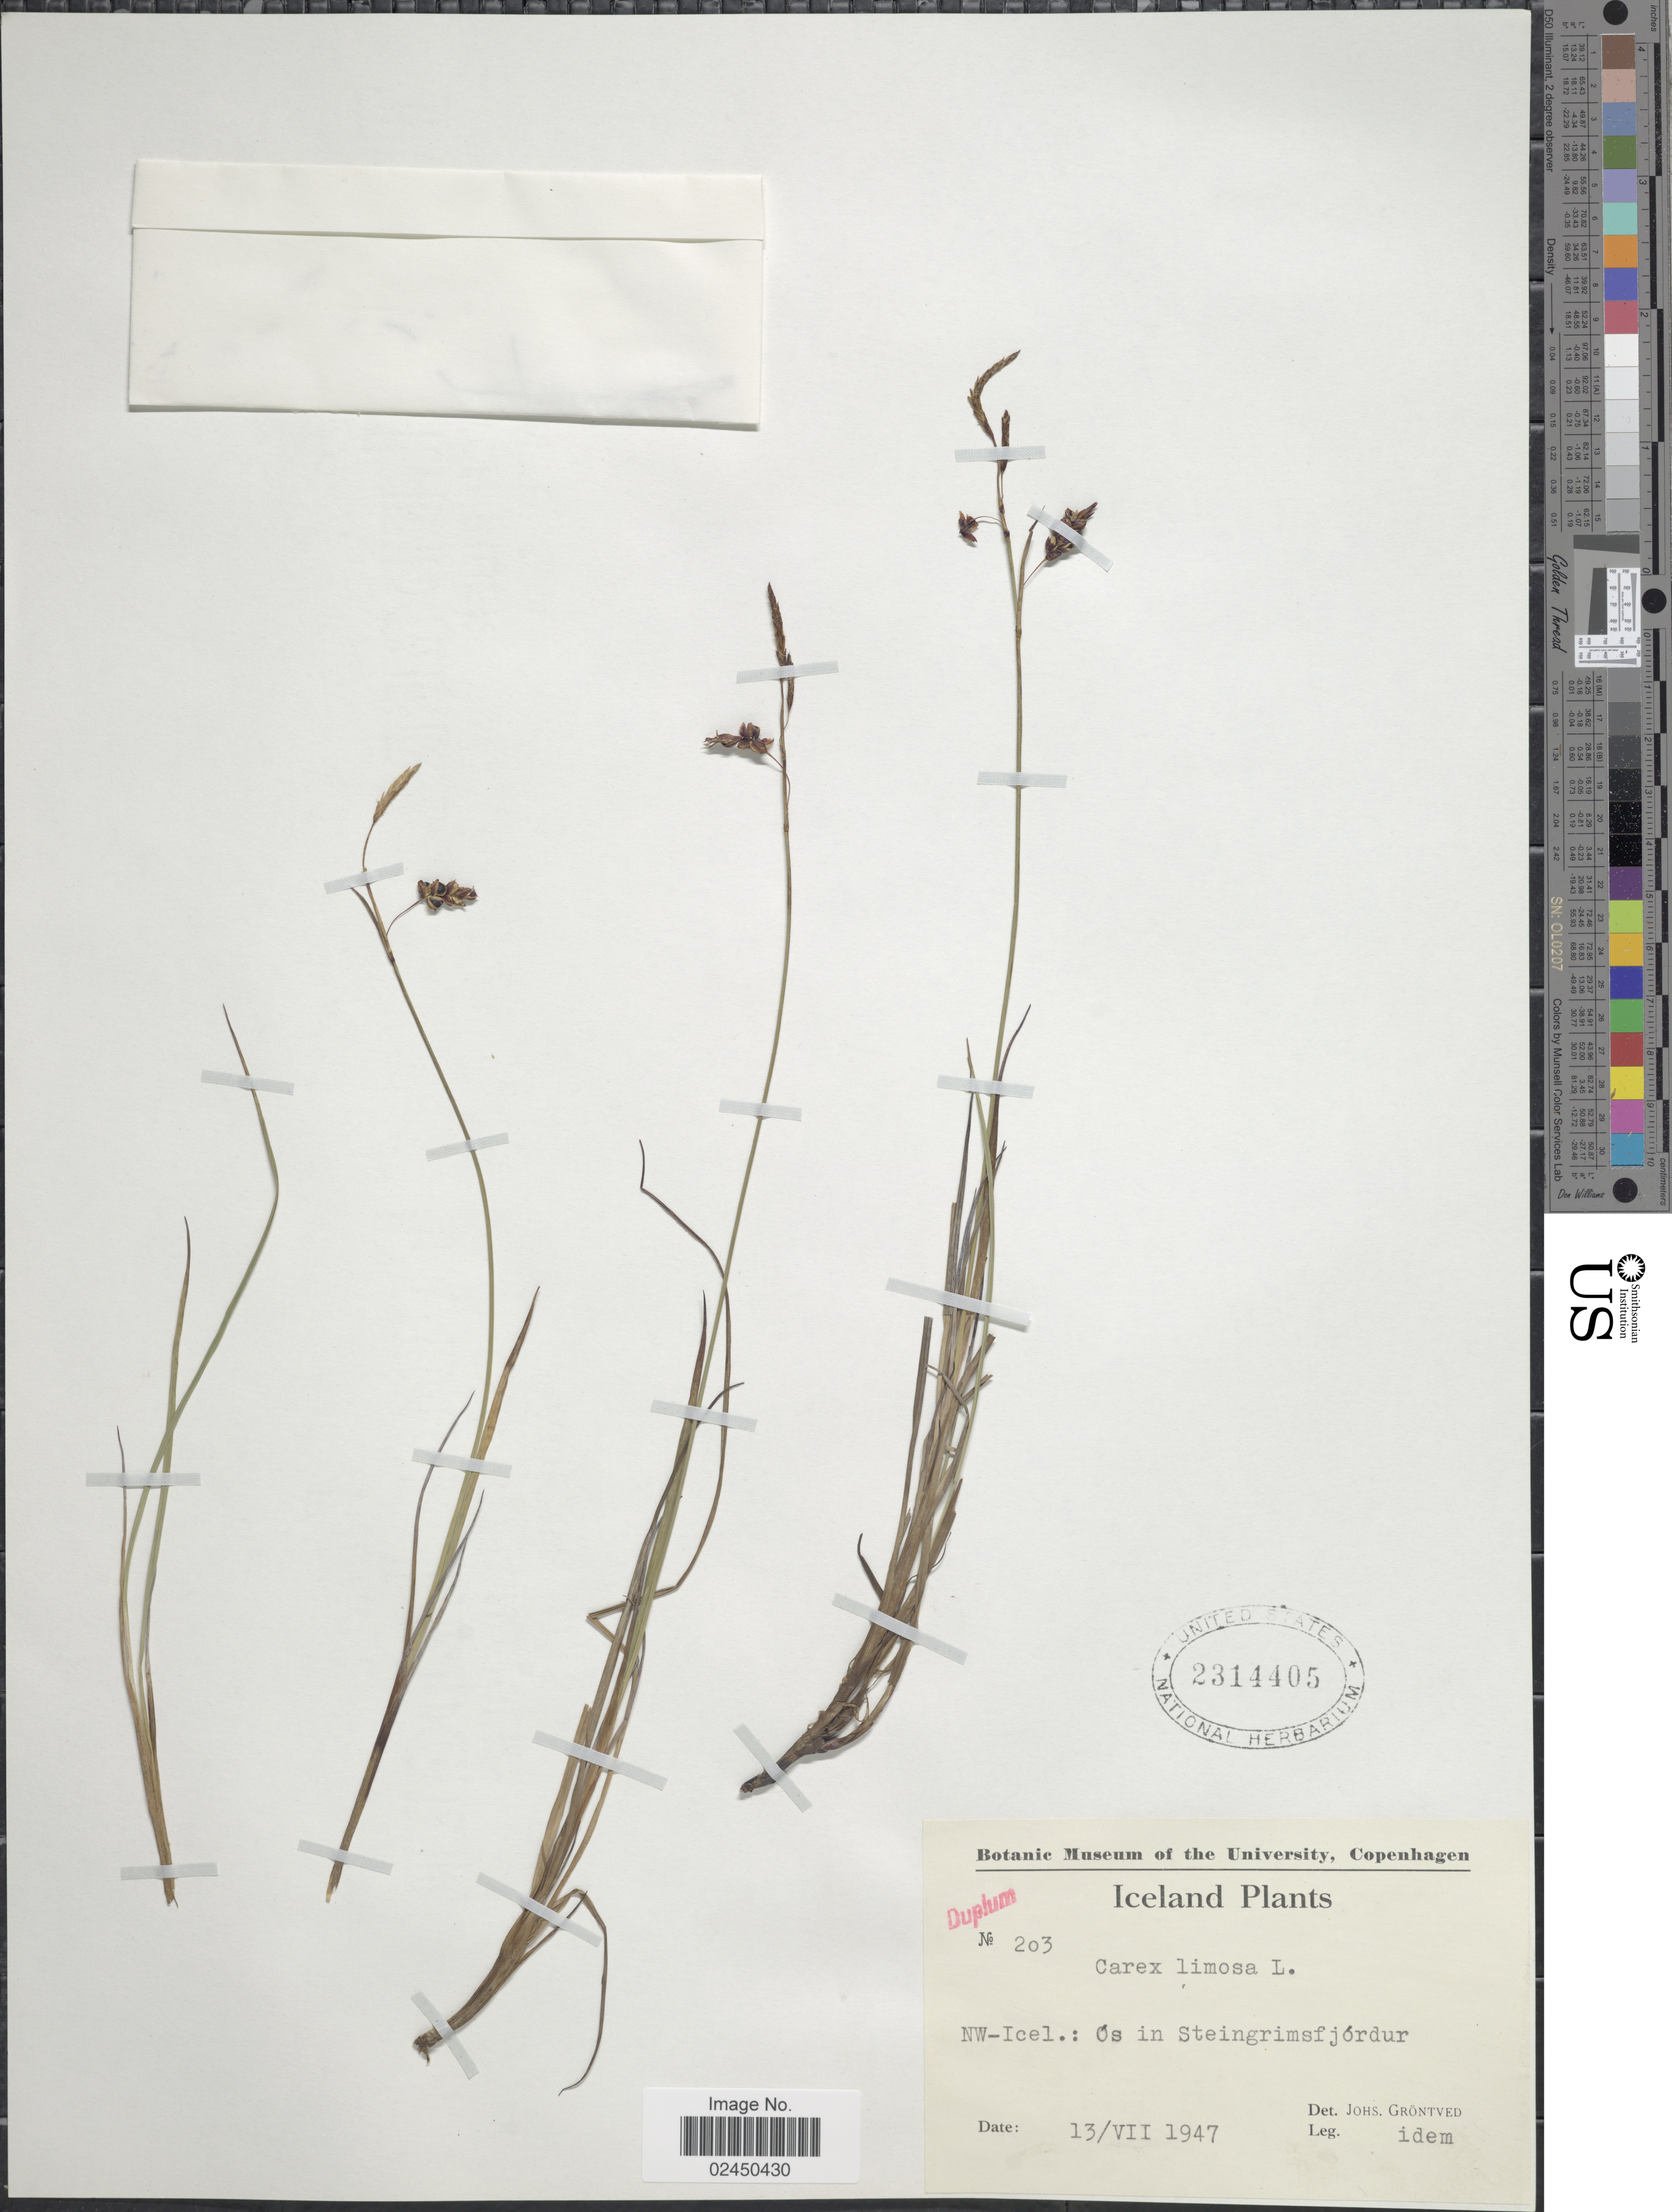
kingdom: Plantae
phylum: Tracheophyta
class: Liliopsida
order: Poales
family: Cyperaceae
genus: Carex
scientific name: Carex limosa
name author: L.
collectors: J. Gröntved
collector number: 203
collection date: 1947-07-13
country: Iceland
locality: NW-Icel.: Os in Steingrimsfjordur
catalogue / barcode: US 2314405